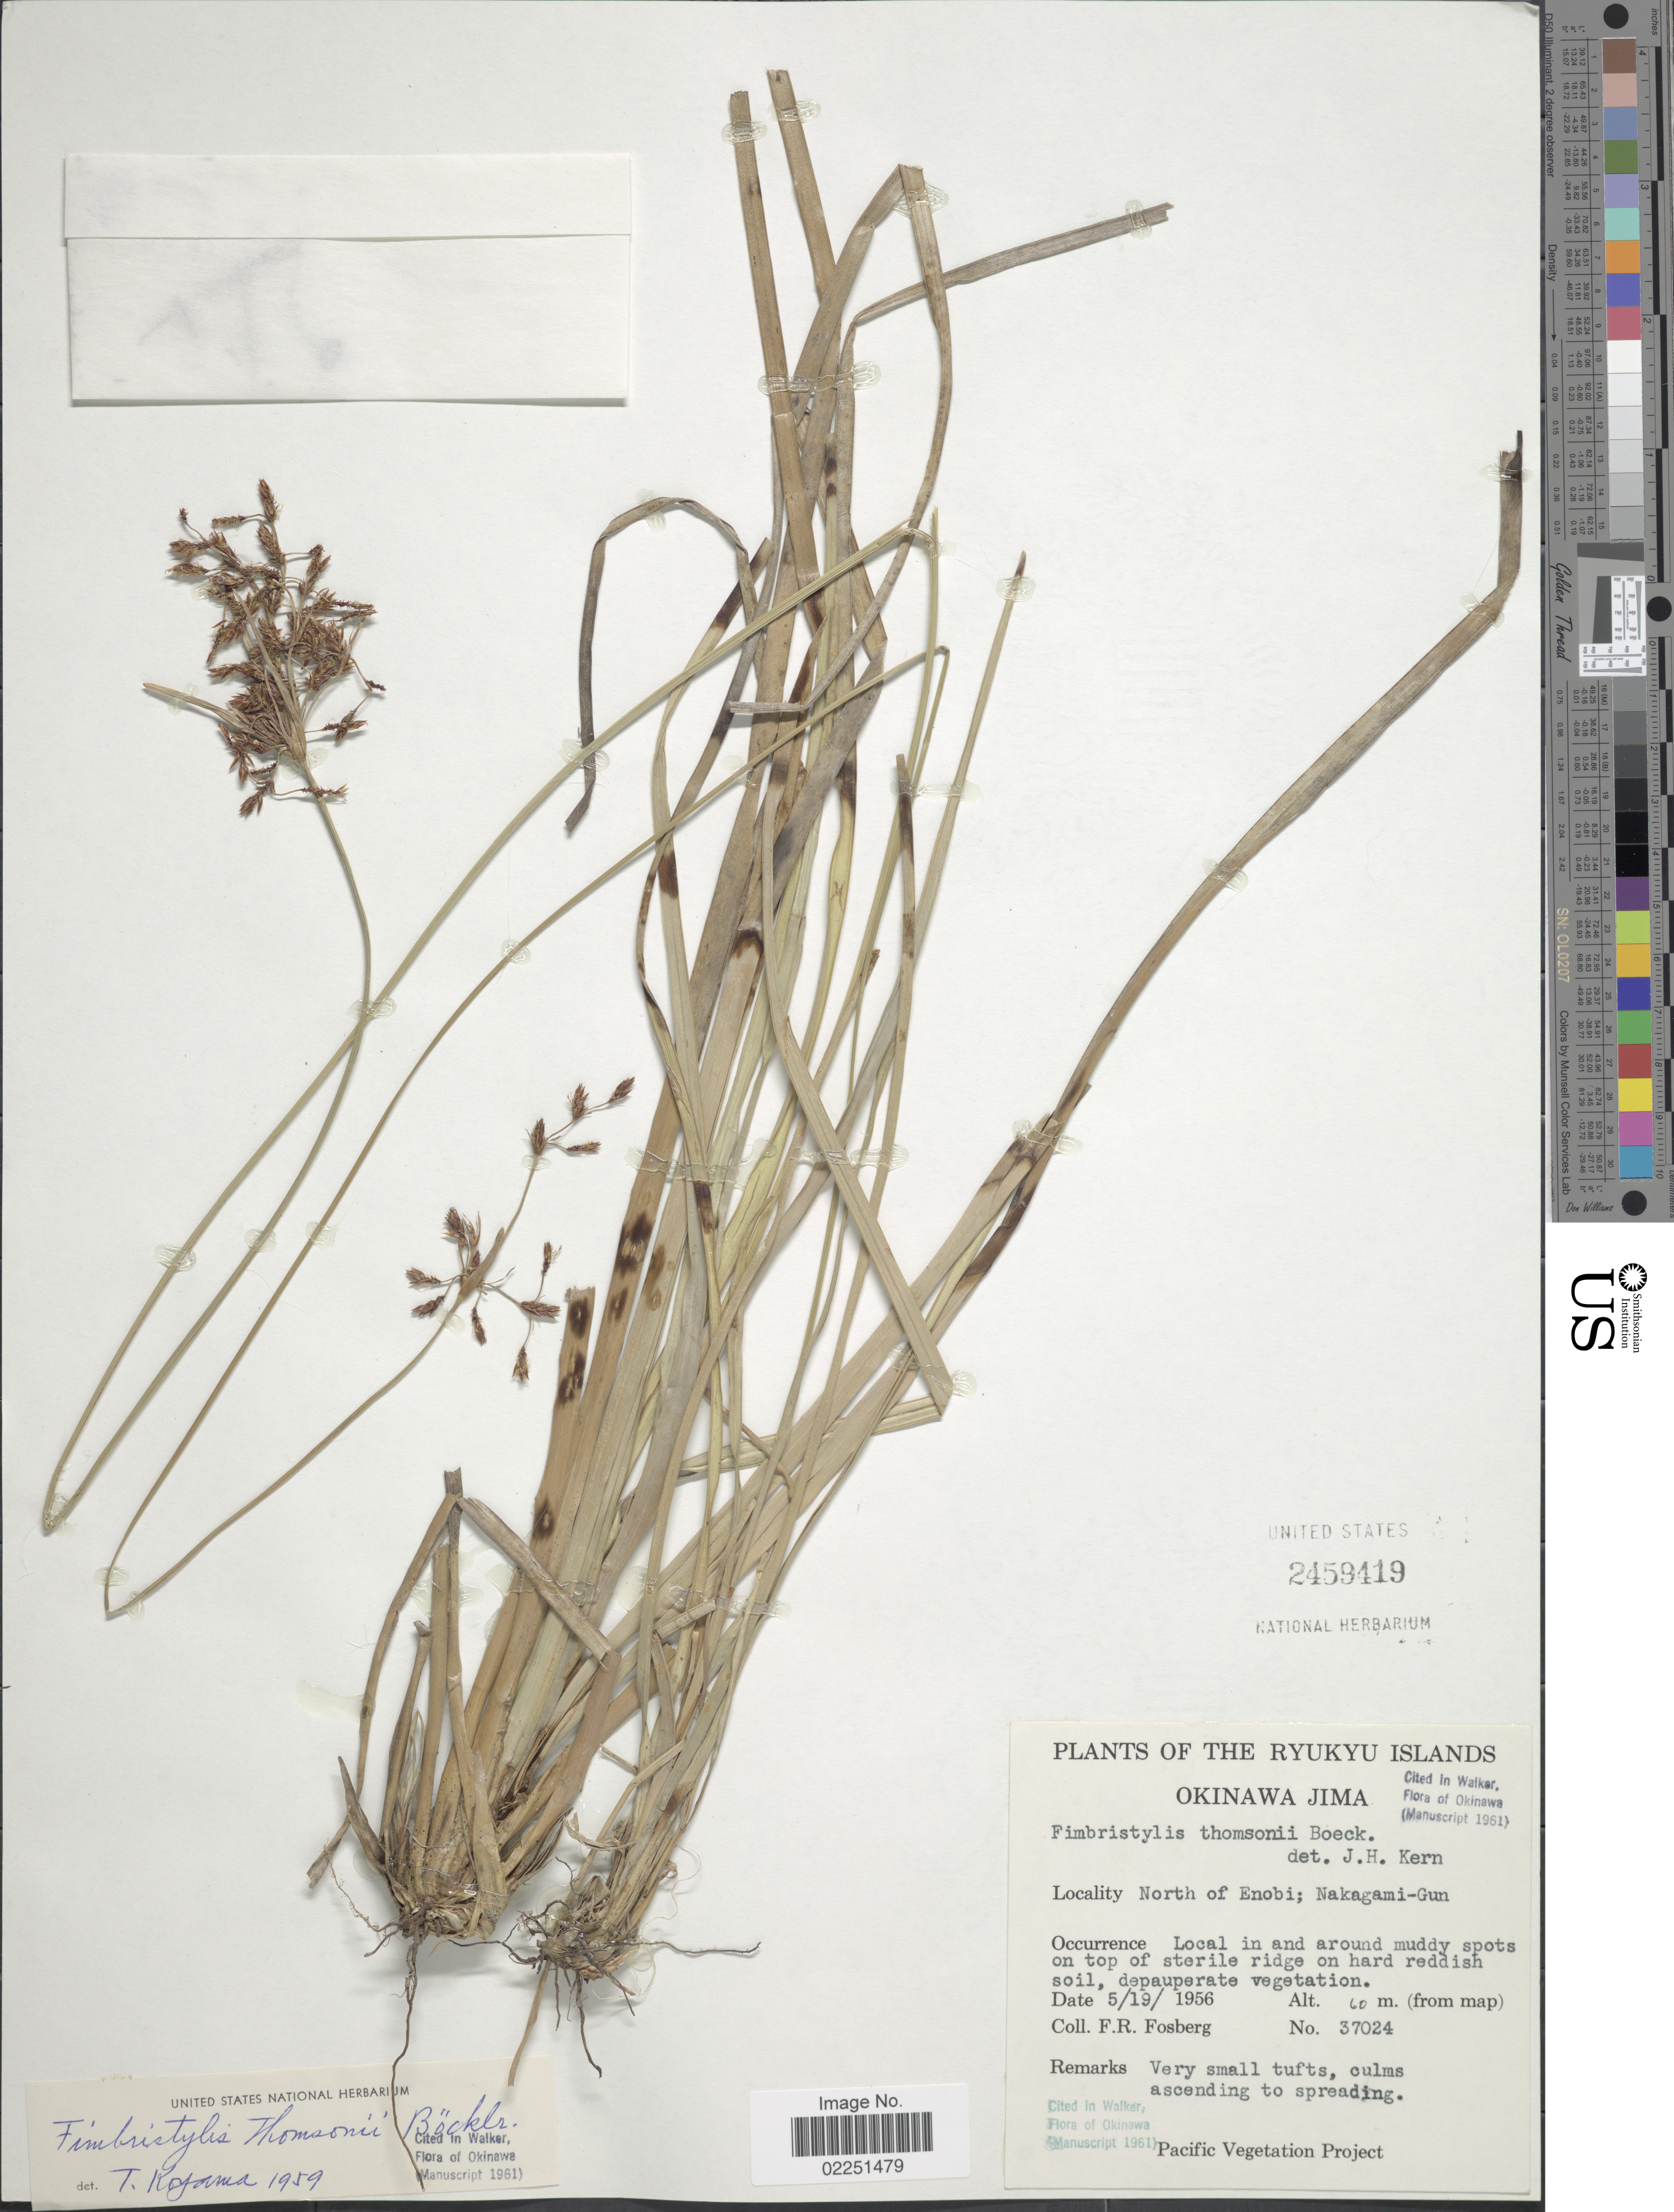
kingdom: Plantae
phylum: Tracheophyta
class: Liliopsida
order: Poales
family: Cyperaceae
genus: Fimbristylis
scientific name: Fimbristylis thomsonii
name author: Boeckeler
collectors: F. R. Fosberg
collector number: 37024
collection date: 1956-05-19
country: Japan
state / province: Okinawa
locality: Ryukyu Islands, Okinawa Jima. North of Enobi; Nakagami-Gun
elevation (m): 60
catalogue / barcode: US 2459419